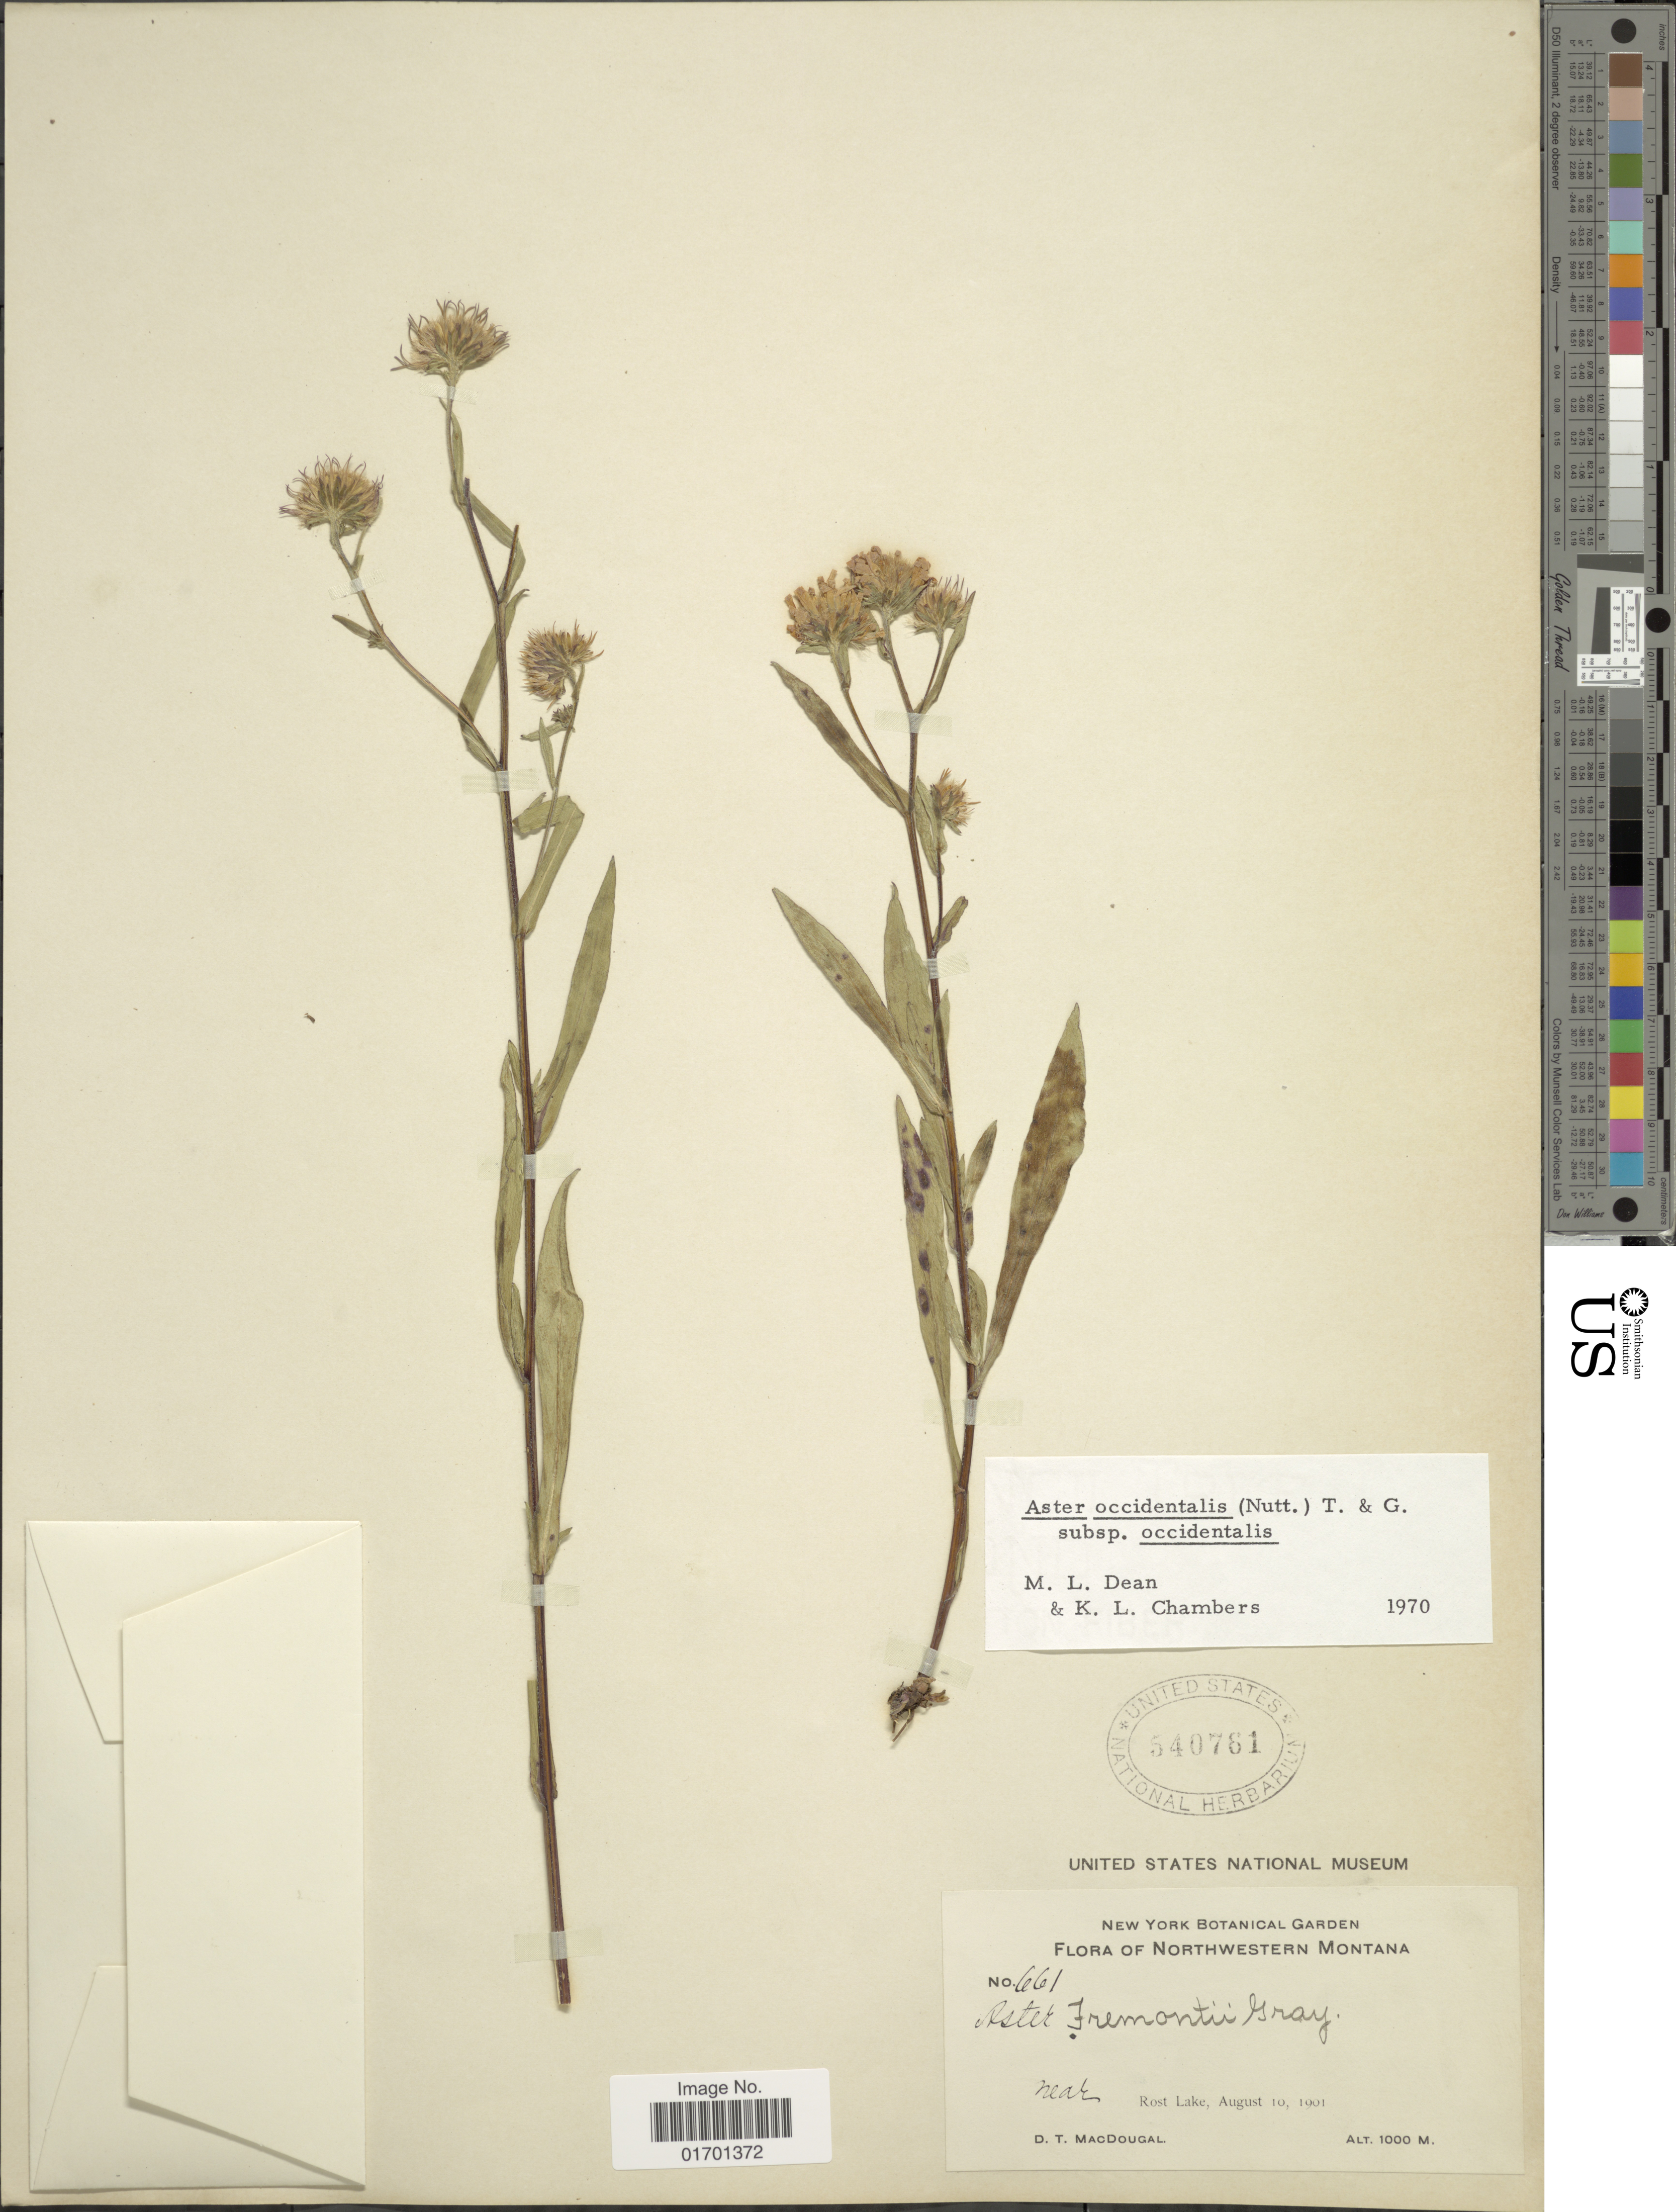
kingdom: Plantae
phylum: Tracheophyta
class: Magnoliopsida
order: Asterales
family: Asteraceae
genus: Symphyotrichum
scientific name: Symphyotrichum spathulatum var. spathulatum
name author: (Lindl.) G.L. Nesom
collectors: D. T. MacDougal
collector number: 661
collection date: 1901-08-10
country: United States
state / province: Montana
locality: Northwestern Montana, near Rost Lake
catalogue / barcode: US 540761